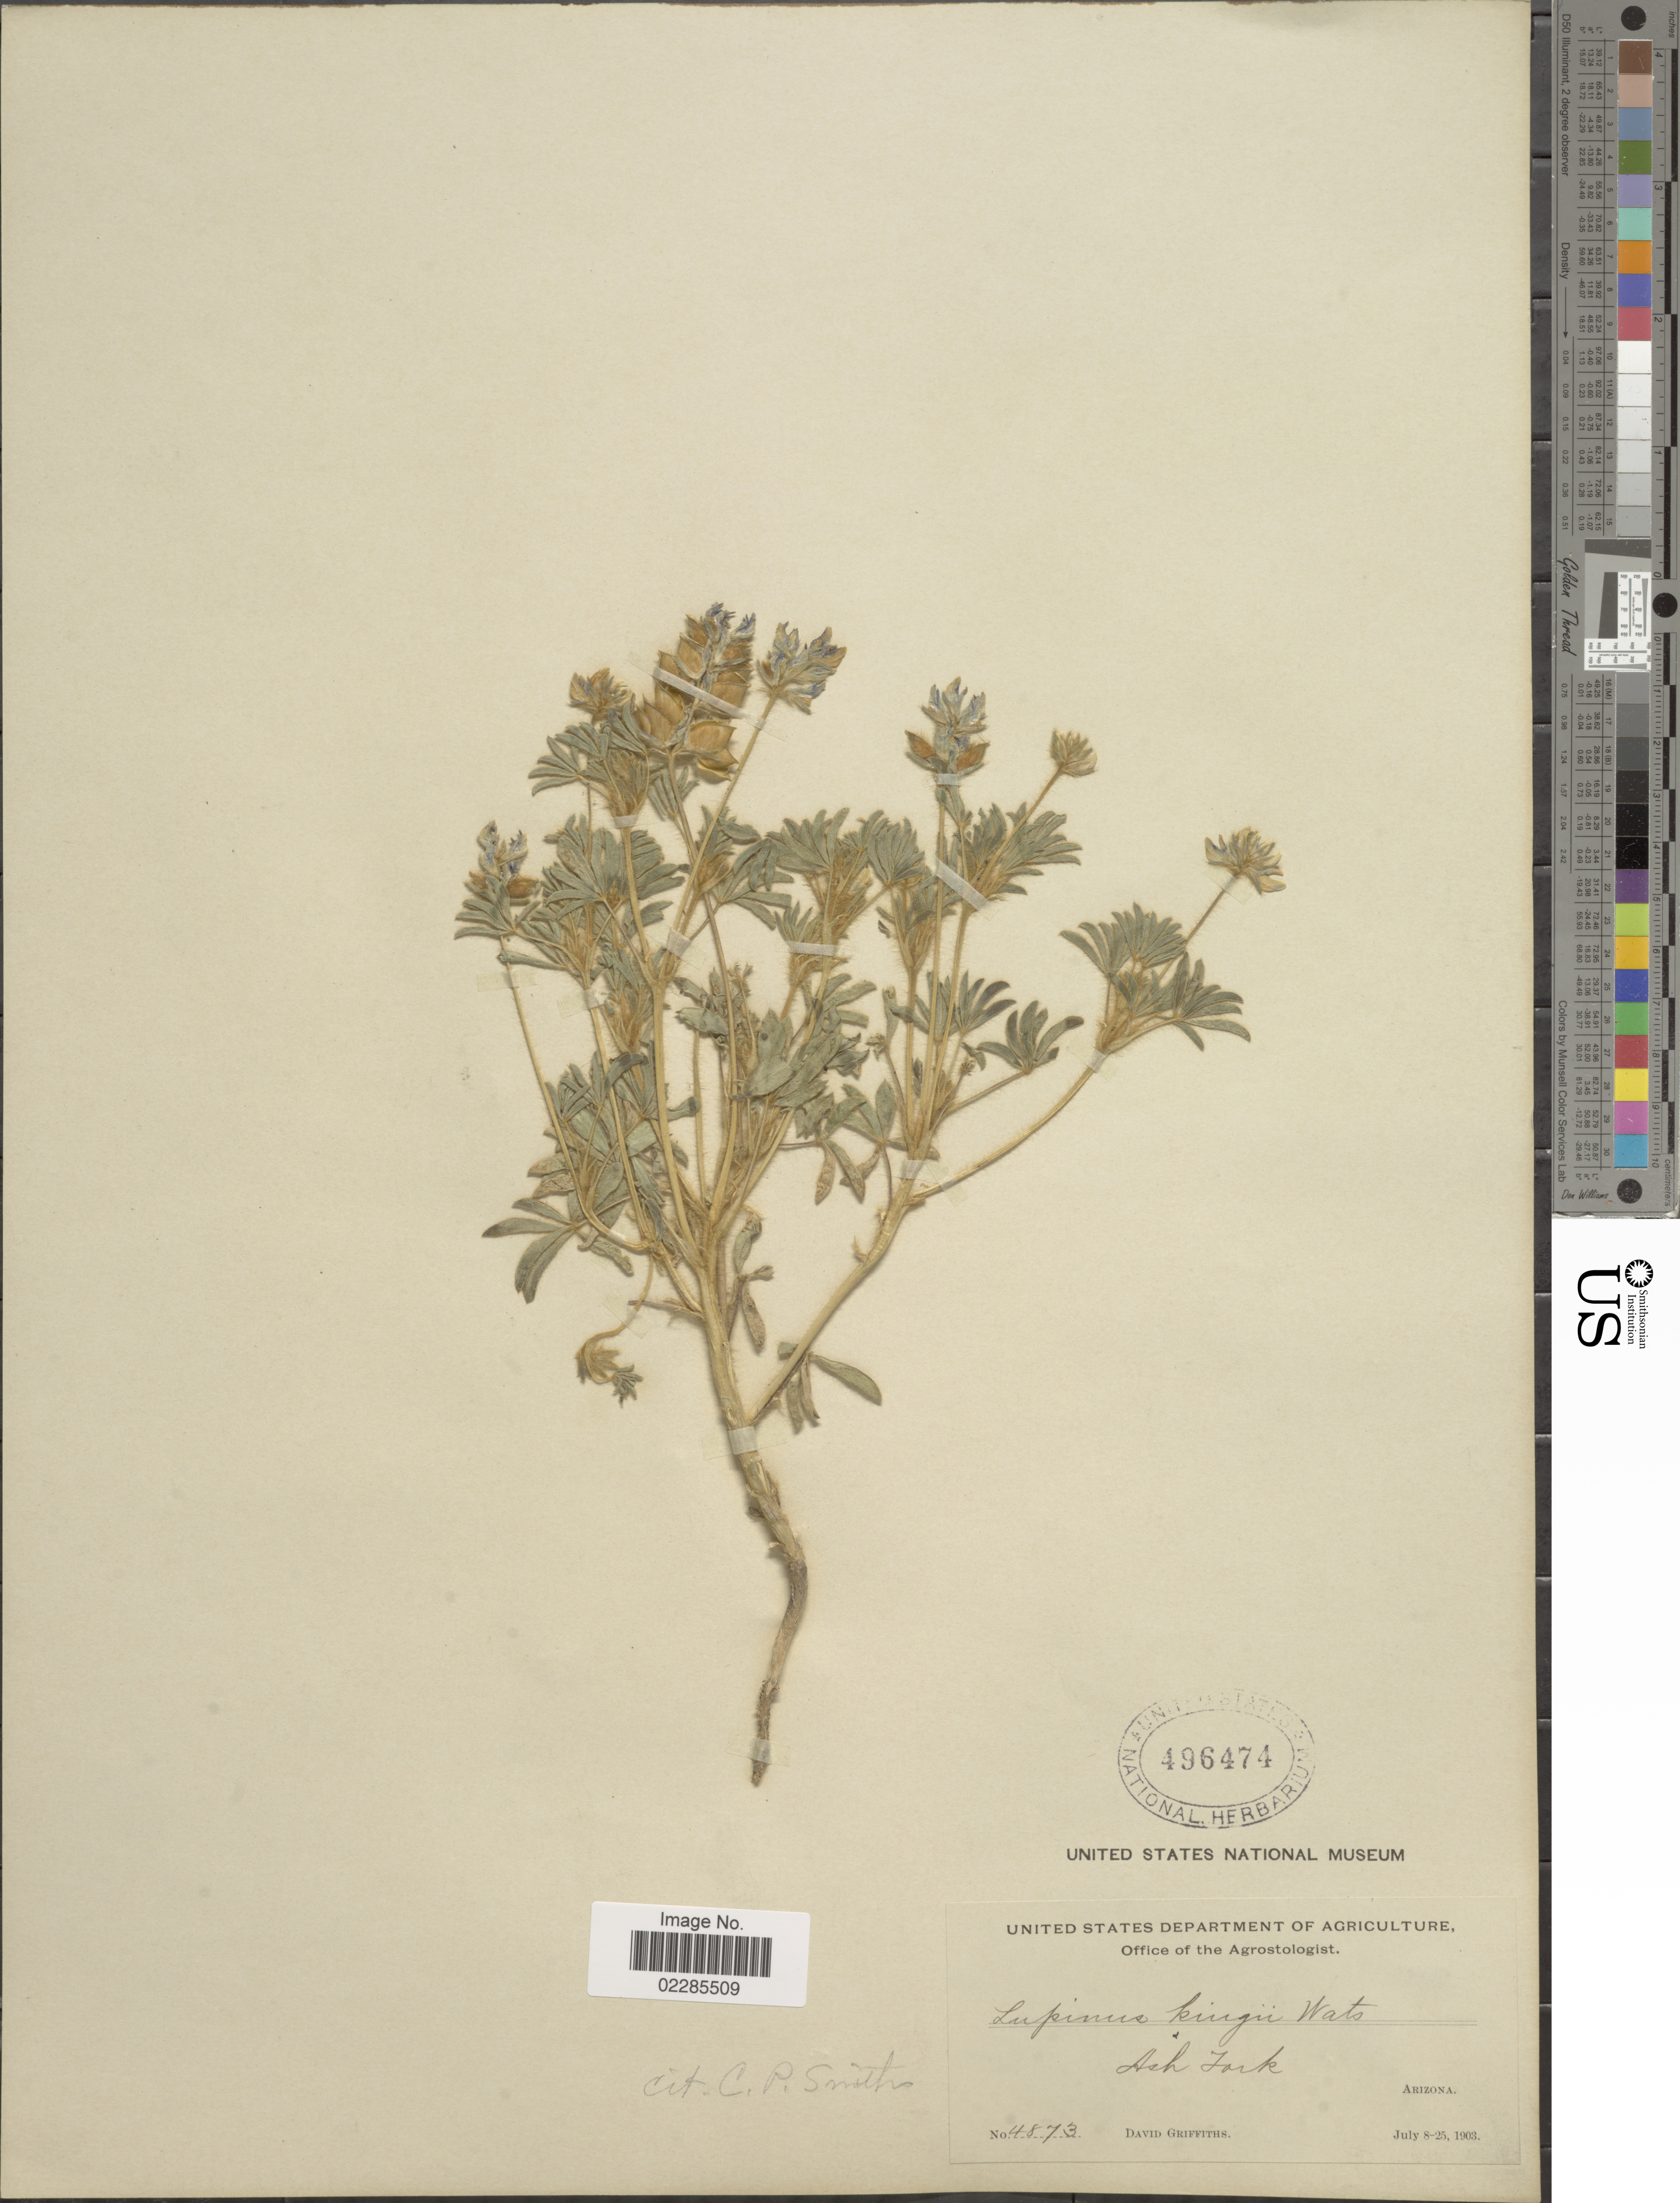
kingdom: Plantae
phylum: Tracheophyta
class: Magnoliopsida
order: Fabales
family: Fabaceae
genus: Lupinus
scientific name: Lupinus kingii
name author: S. Watson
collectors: D. Griffiths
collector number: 4873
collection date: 1903-07-08/1903-07-25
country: United States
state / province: Arizona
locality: Ash Fork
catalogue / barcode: US 496474